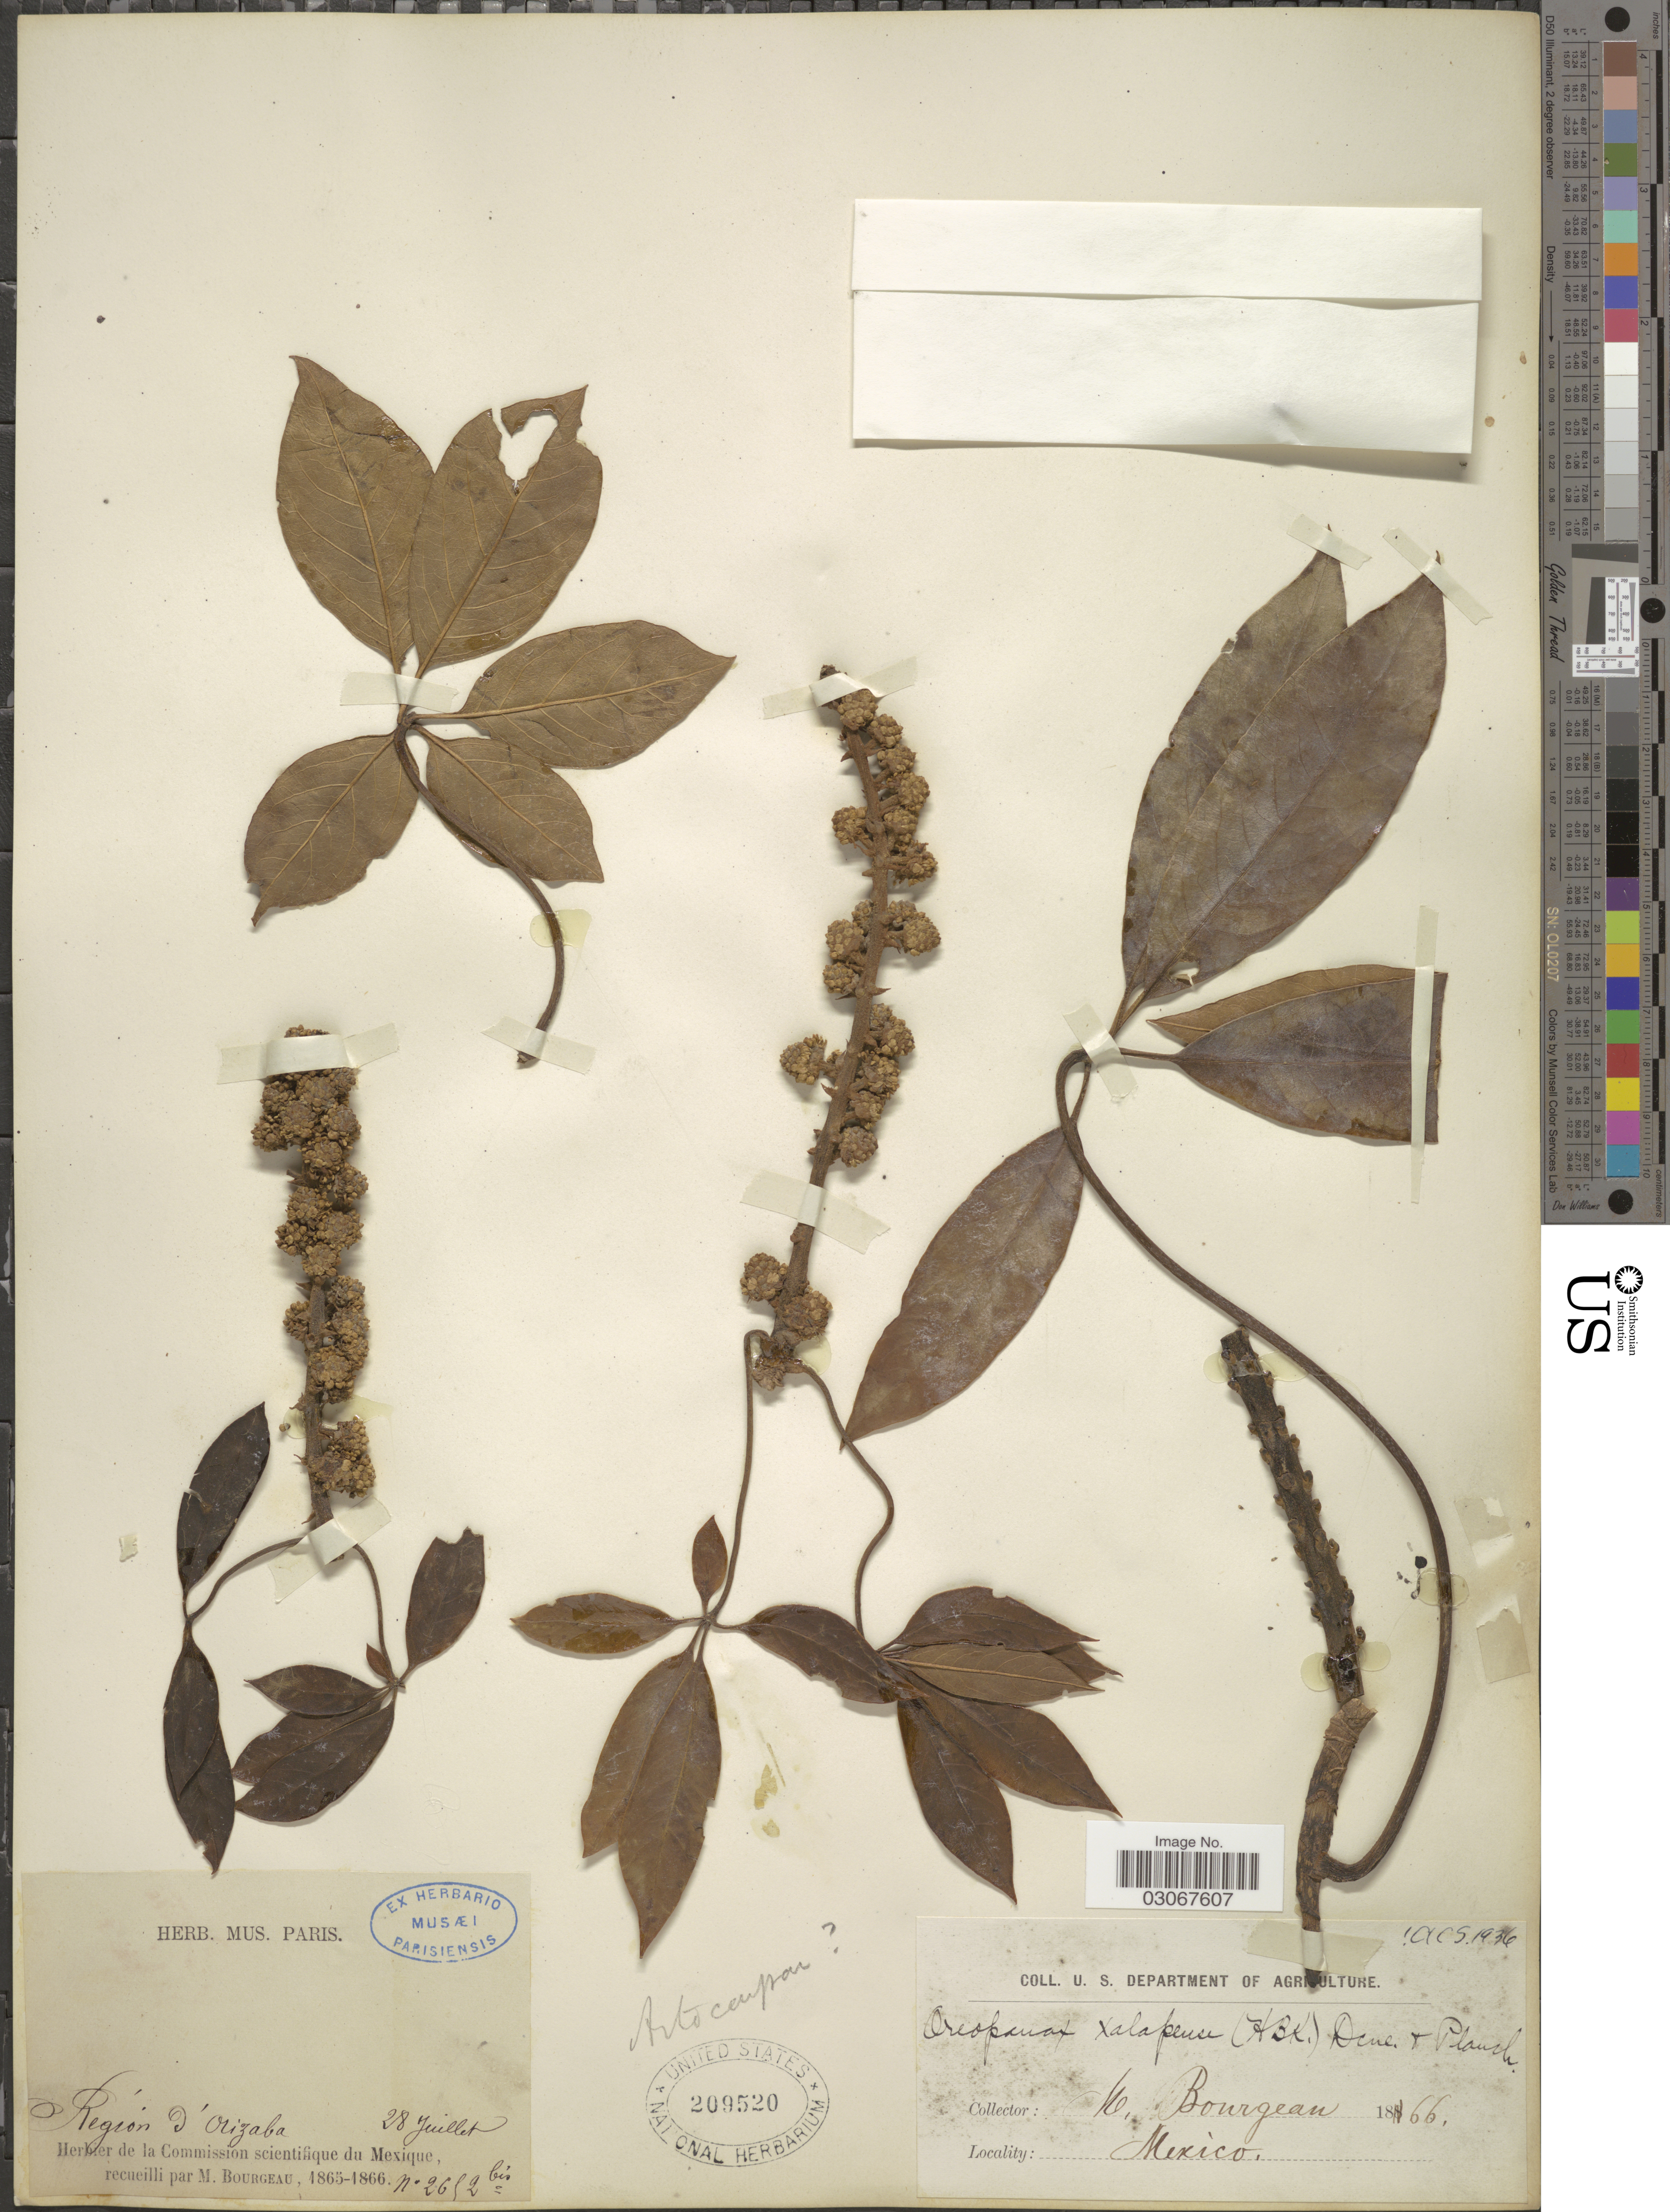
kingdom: Plantae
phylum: Tracheophyta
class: Magnoliopsida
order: Apiales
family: Araliaceae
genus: Oreopanax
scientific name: Oreopanax xalapensis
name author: (Kunth) Decne. & Planch.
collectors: M. Bourgeau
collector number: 2652bis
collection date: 1866-07-28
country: Mexico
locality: Region d'Orizaba.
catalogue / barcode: US 209520